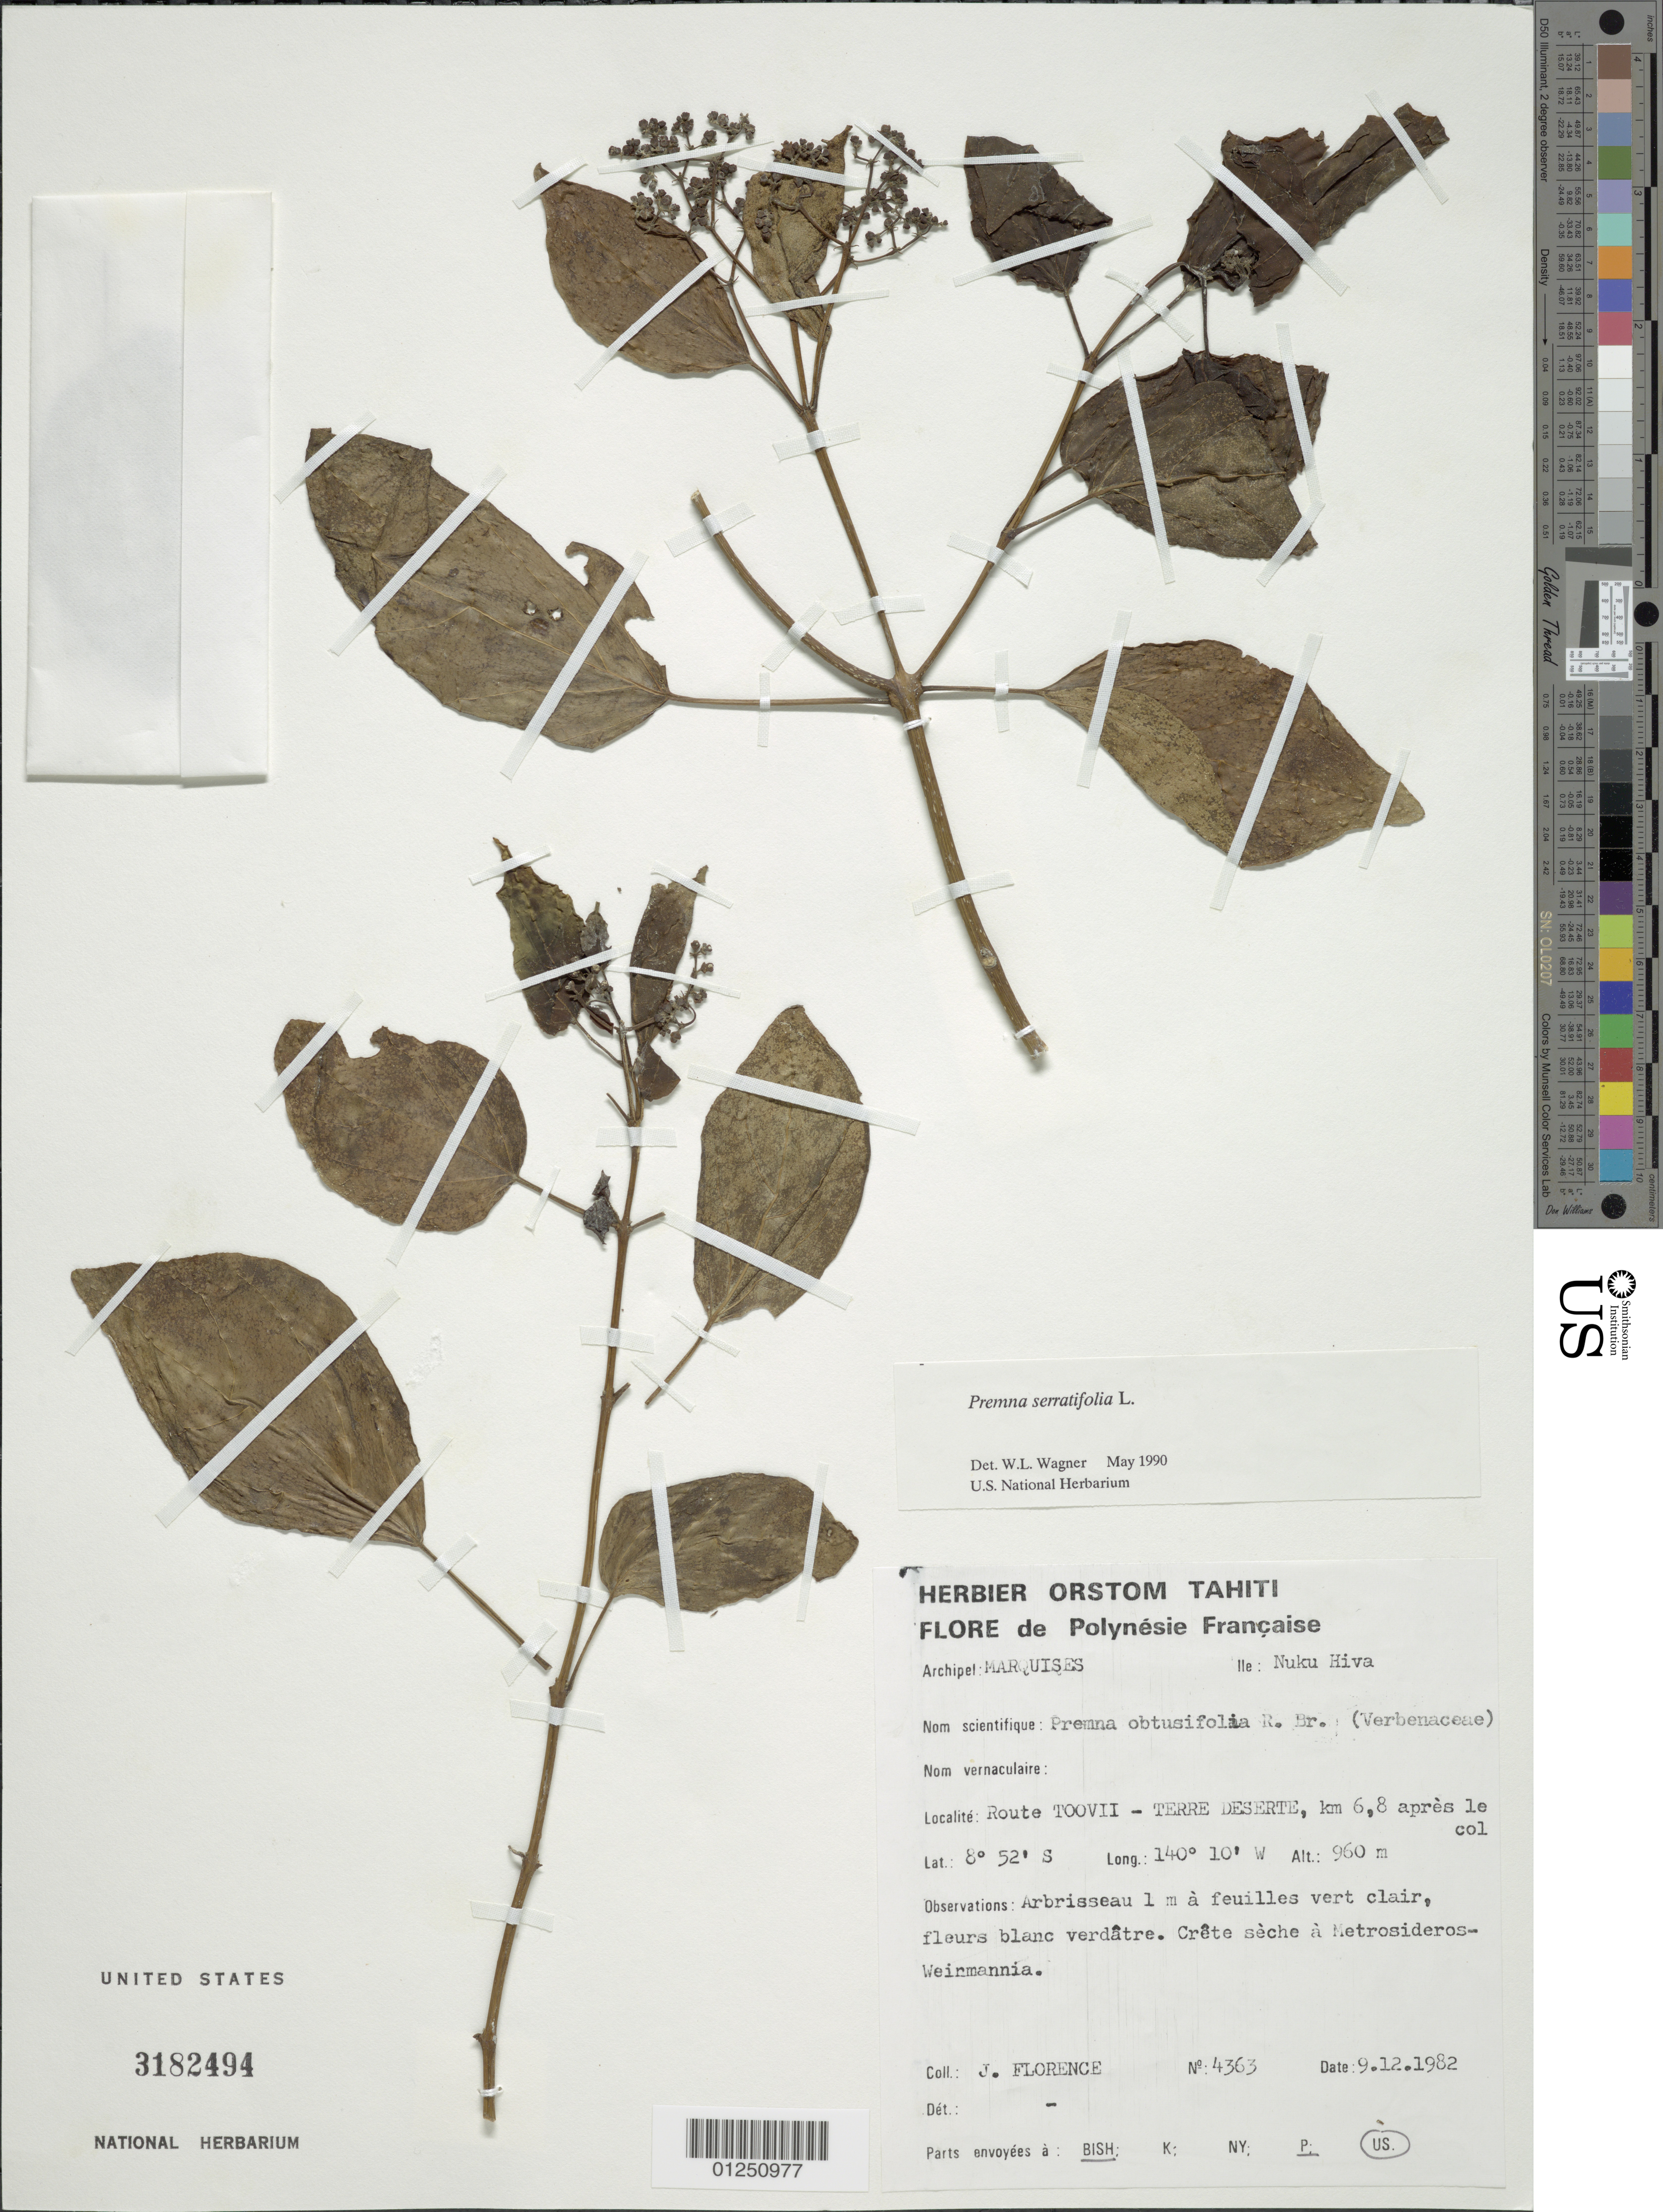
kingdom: Plantae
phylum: Tracheophyta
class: Magnoliopsida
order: Lamiales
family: Lamiaceae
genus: Premna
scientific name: Premna serratifolia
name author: L.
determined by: Wagner, W. L., (BOT), Smithsonian Institution - National Museum of Natural History (UNITED STATES)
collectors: J. Florence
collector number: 4363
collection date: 1982-12-09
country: French Polynesia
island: Nuku Hiva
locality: route Toovii-Terre Deserte, 6.8 km après le col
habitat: Crête sèche à Metrosideros-Weinmannia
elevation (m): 960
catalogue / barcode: US 3182494